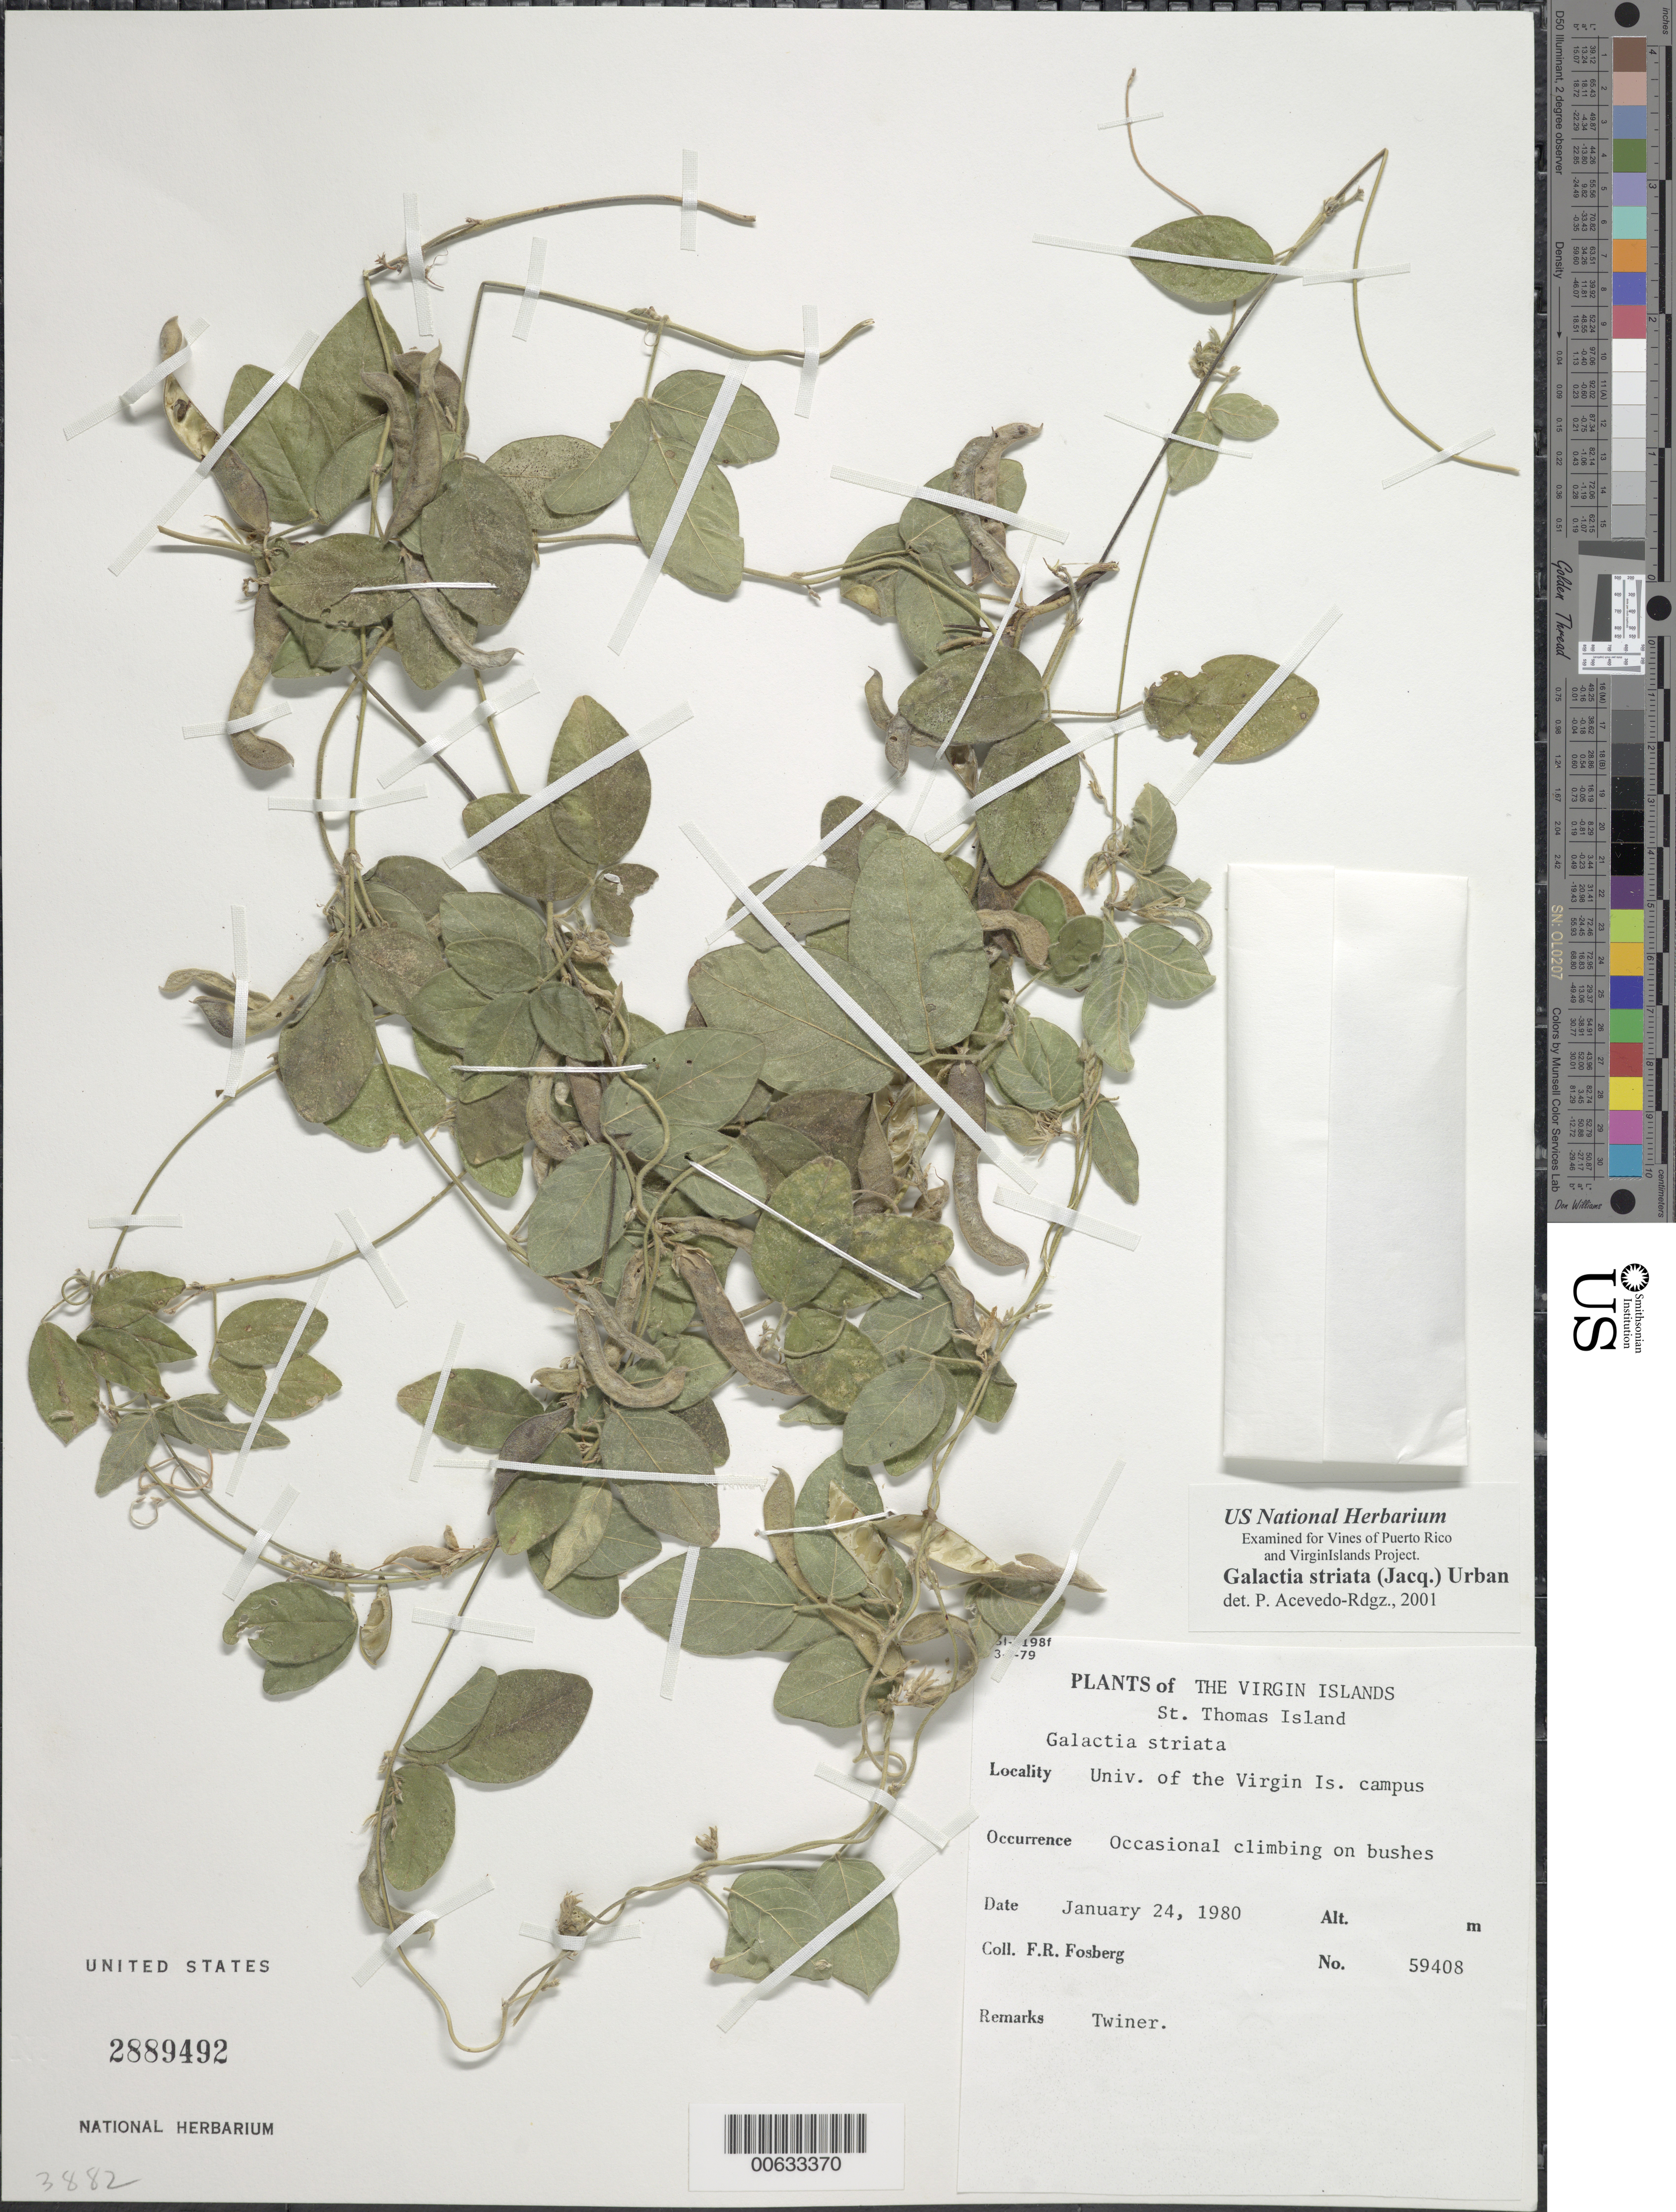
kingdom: Plantae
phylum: Tracheophyta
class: Magnoliopsida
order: Fabales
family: Fabaceae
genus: Galactia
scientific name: Galactia striata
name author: (Jacq.) Urb.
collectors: F. R. Fosberg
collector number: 59408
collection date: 1980-01-24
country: U.S. Virgin Islands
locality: The Virgin Islands, S. Thomas Island, Univ. of the Virgin Is., campus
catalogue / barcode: US 2889492